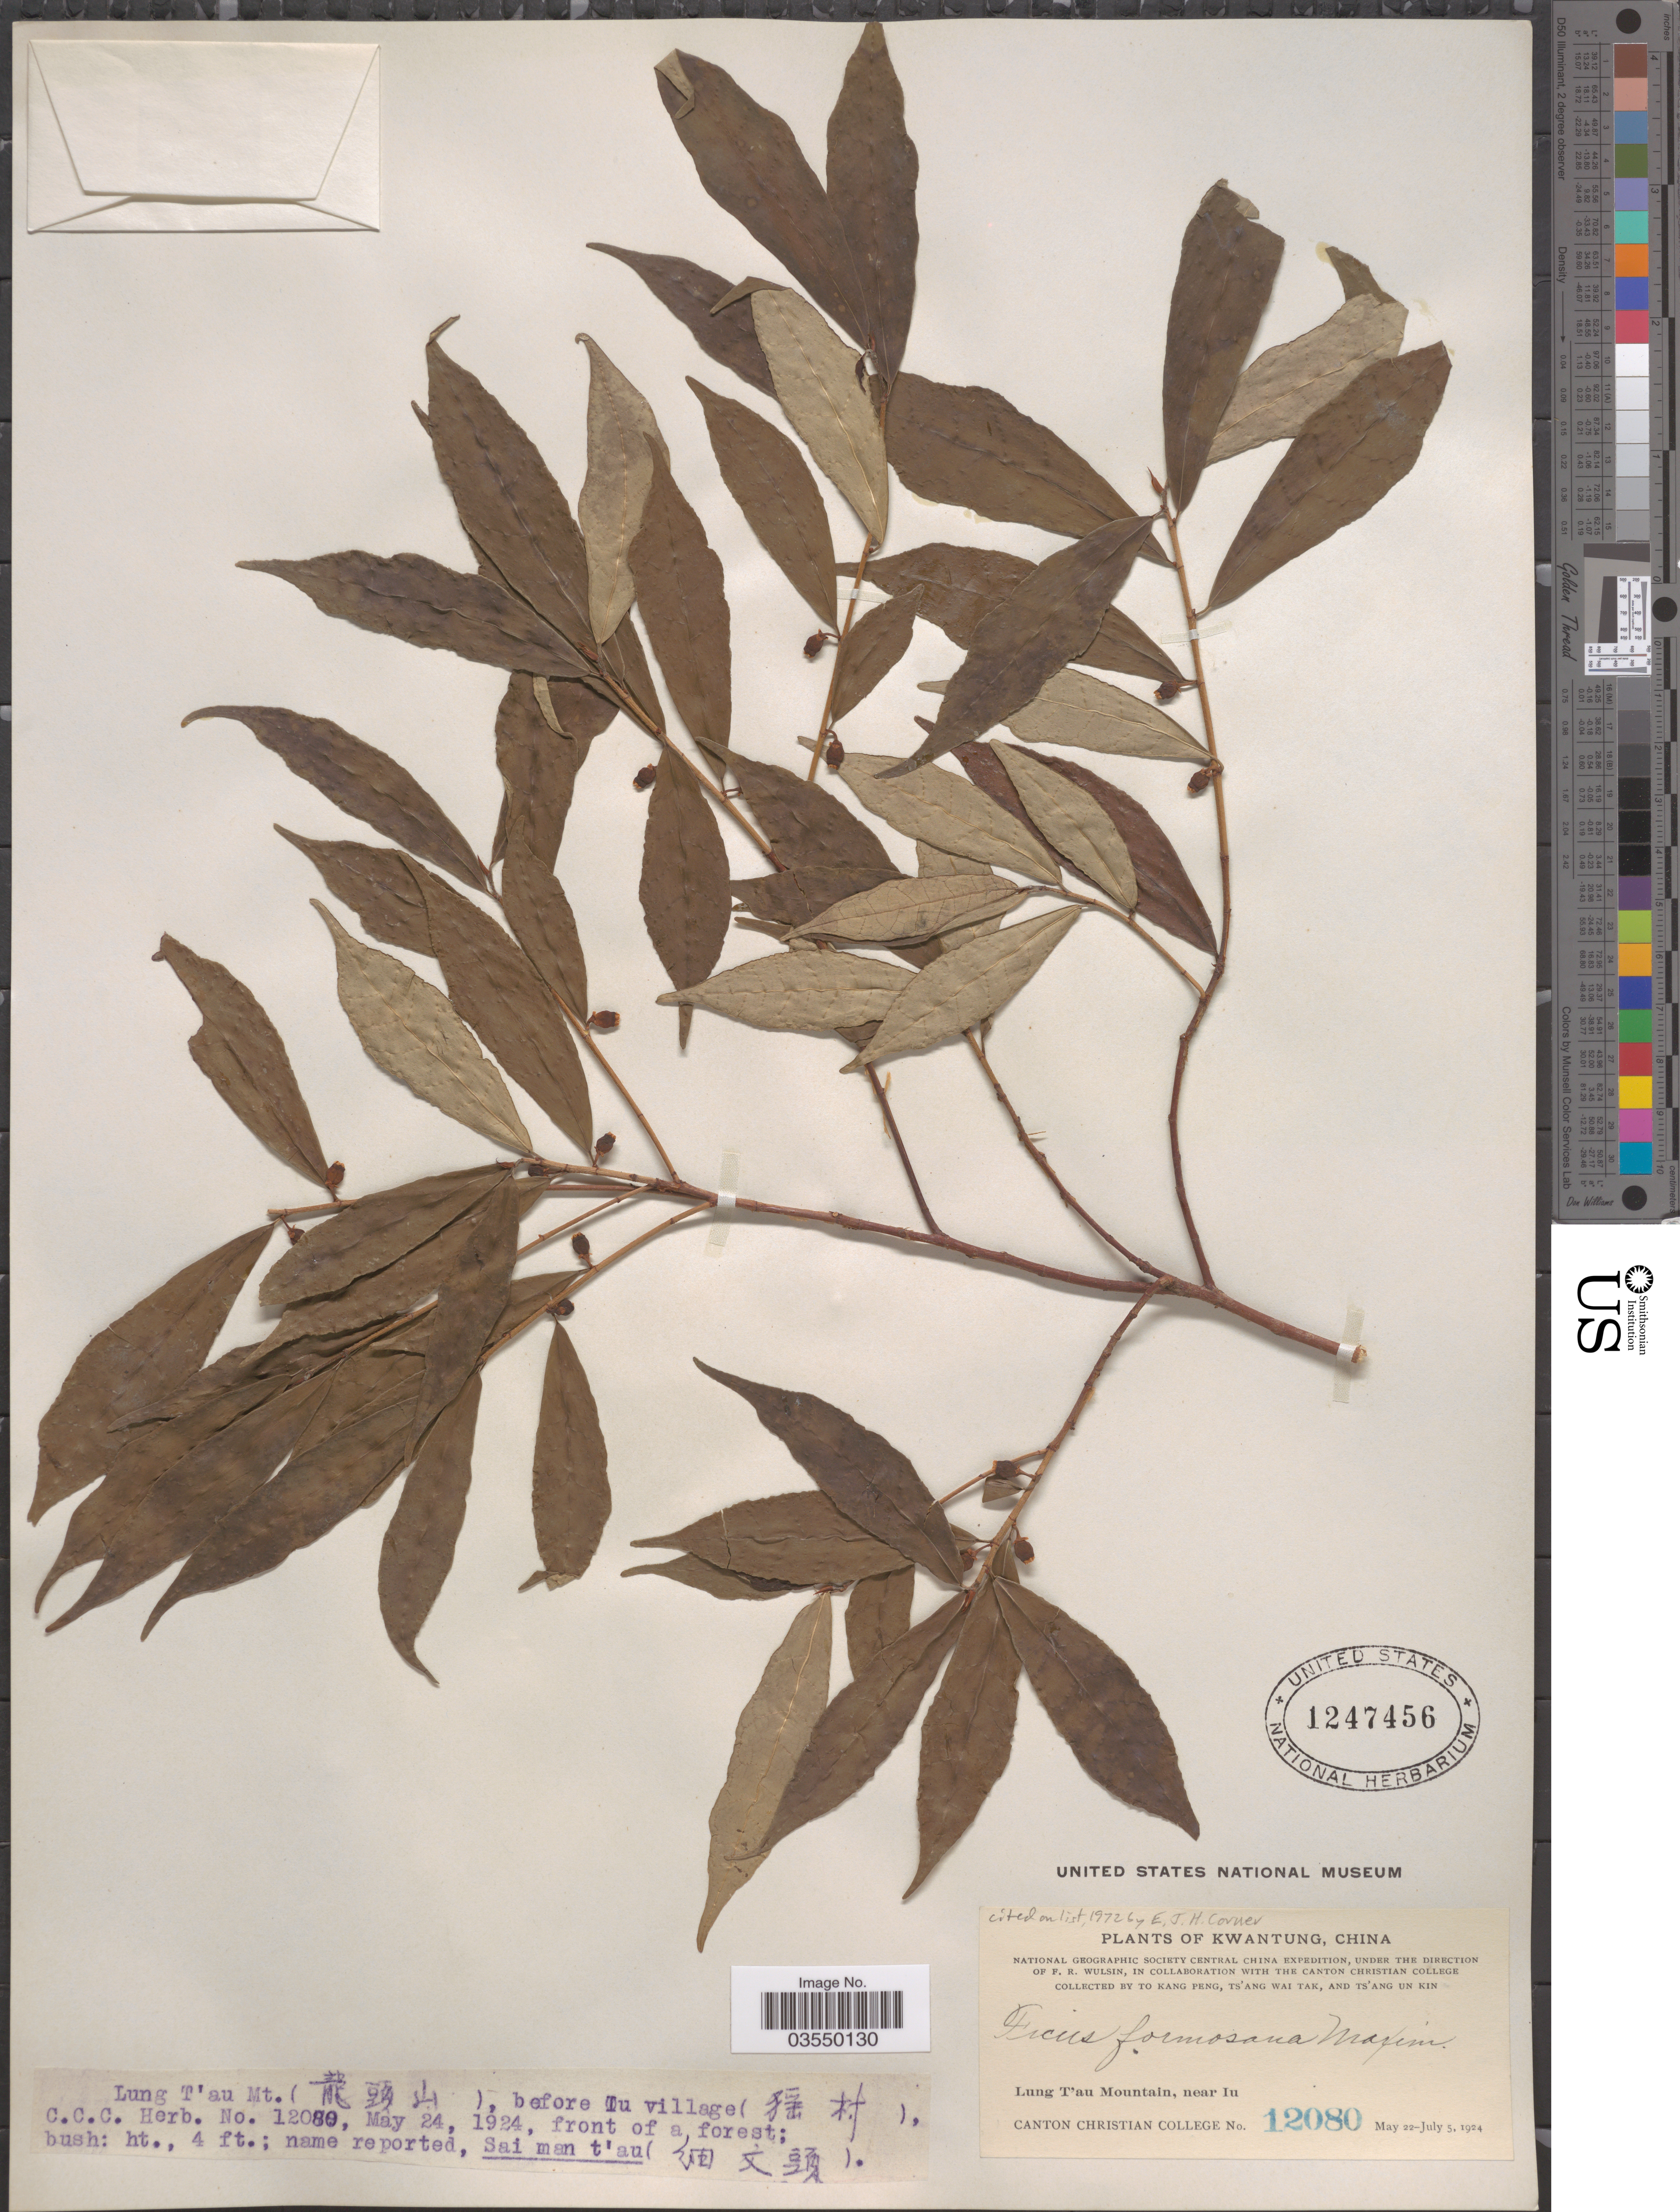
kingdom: Plantae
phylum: Tracheophyta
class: Magnoliopsida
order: Rosales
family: Moraceae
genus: Ficus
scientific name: Ficus formosana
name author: Maxim.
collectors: To Kang P'eng, W. T. Tsang & Ts' Ang Un Kin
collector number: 12080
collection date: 1924-05-24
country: China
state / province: Guangdong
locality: Kwangtung. Lung T'au Mountain, near Iu. (X), before Iu village (X).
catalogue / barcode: US 1247456